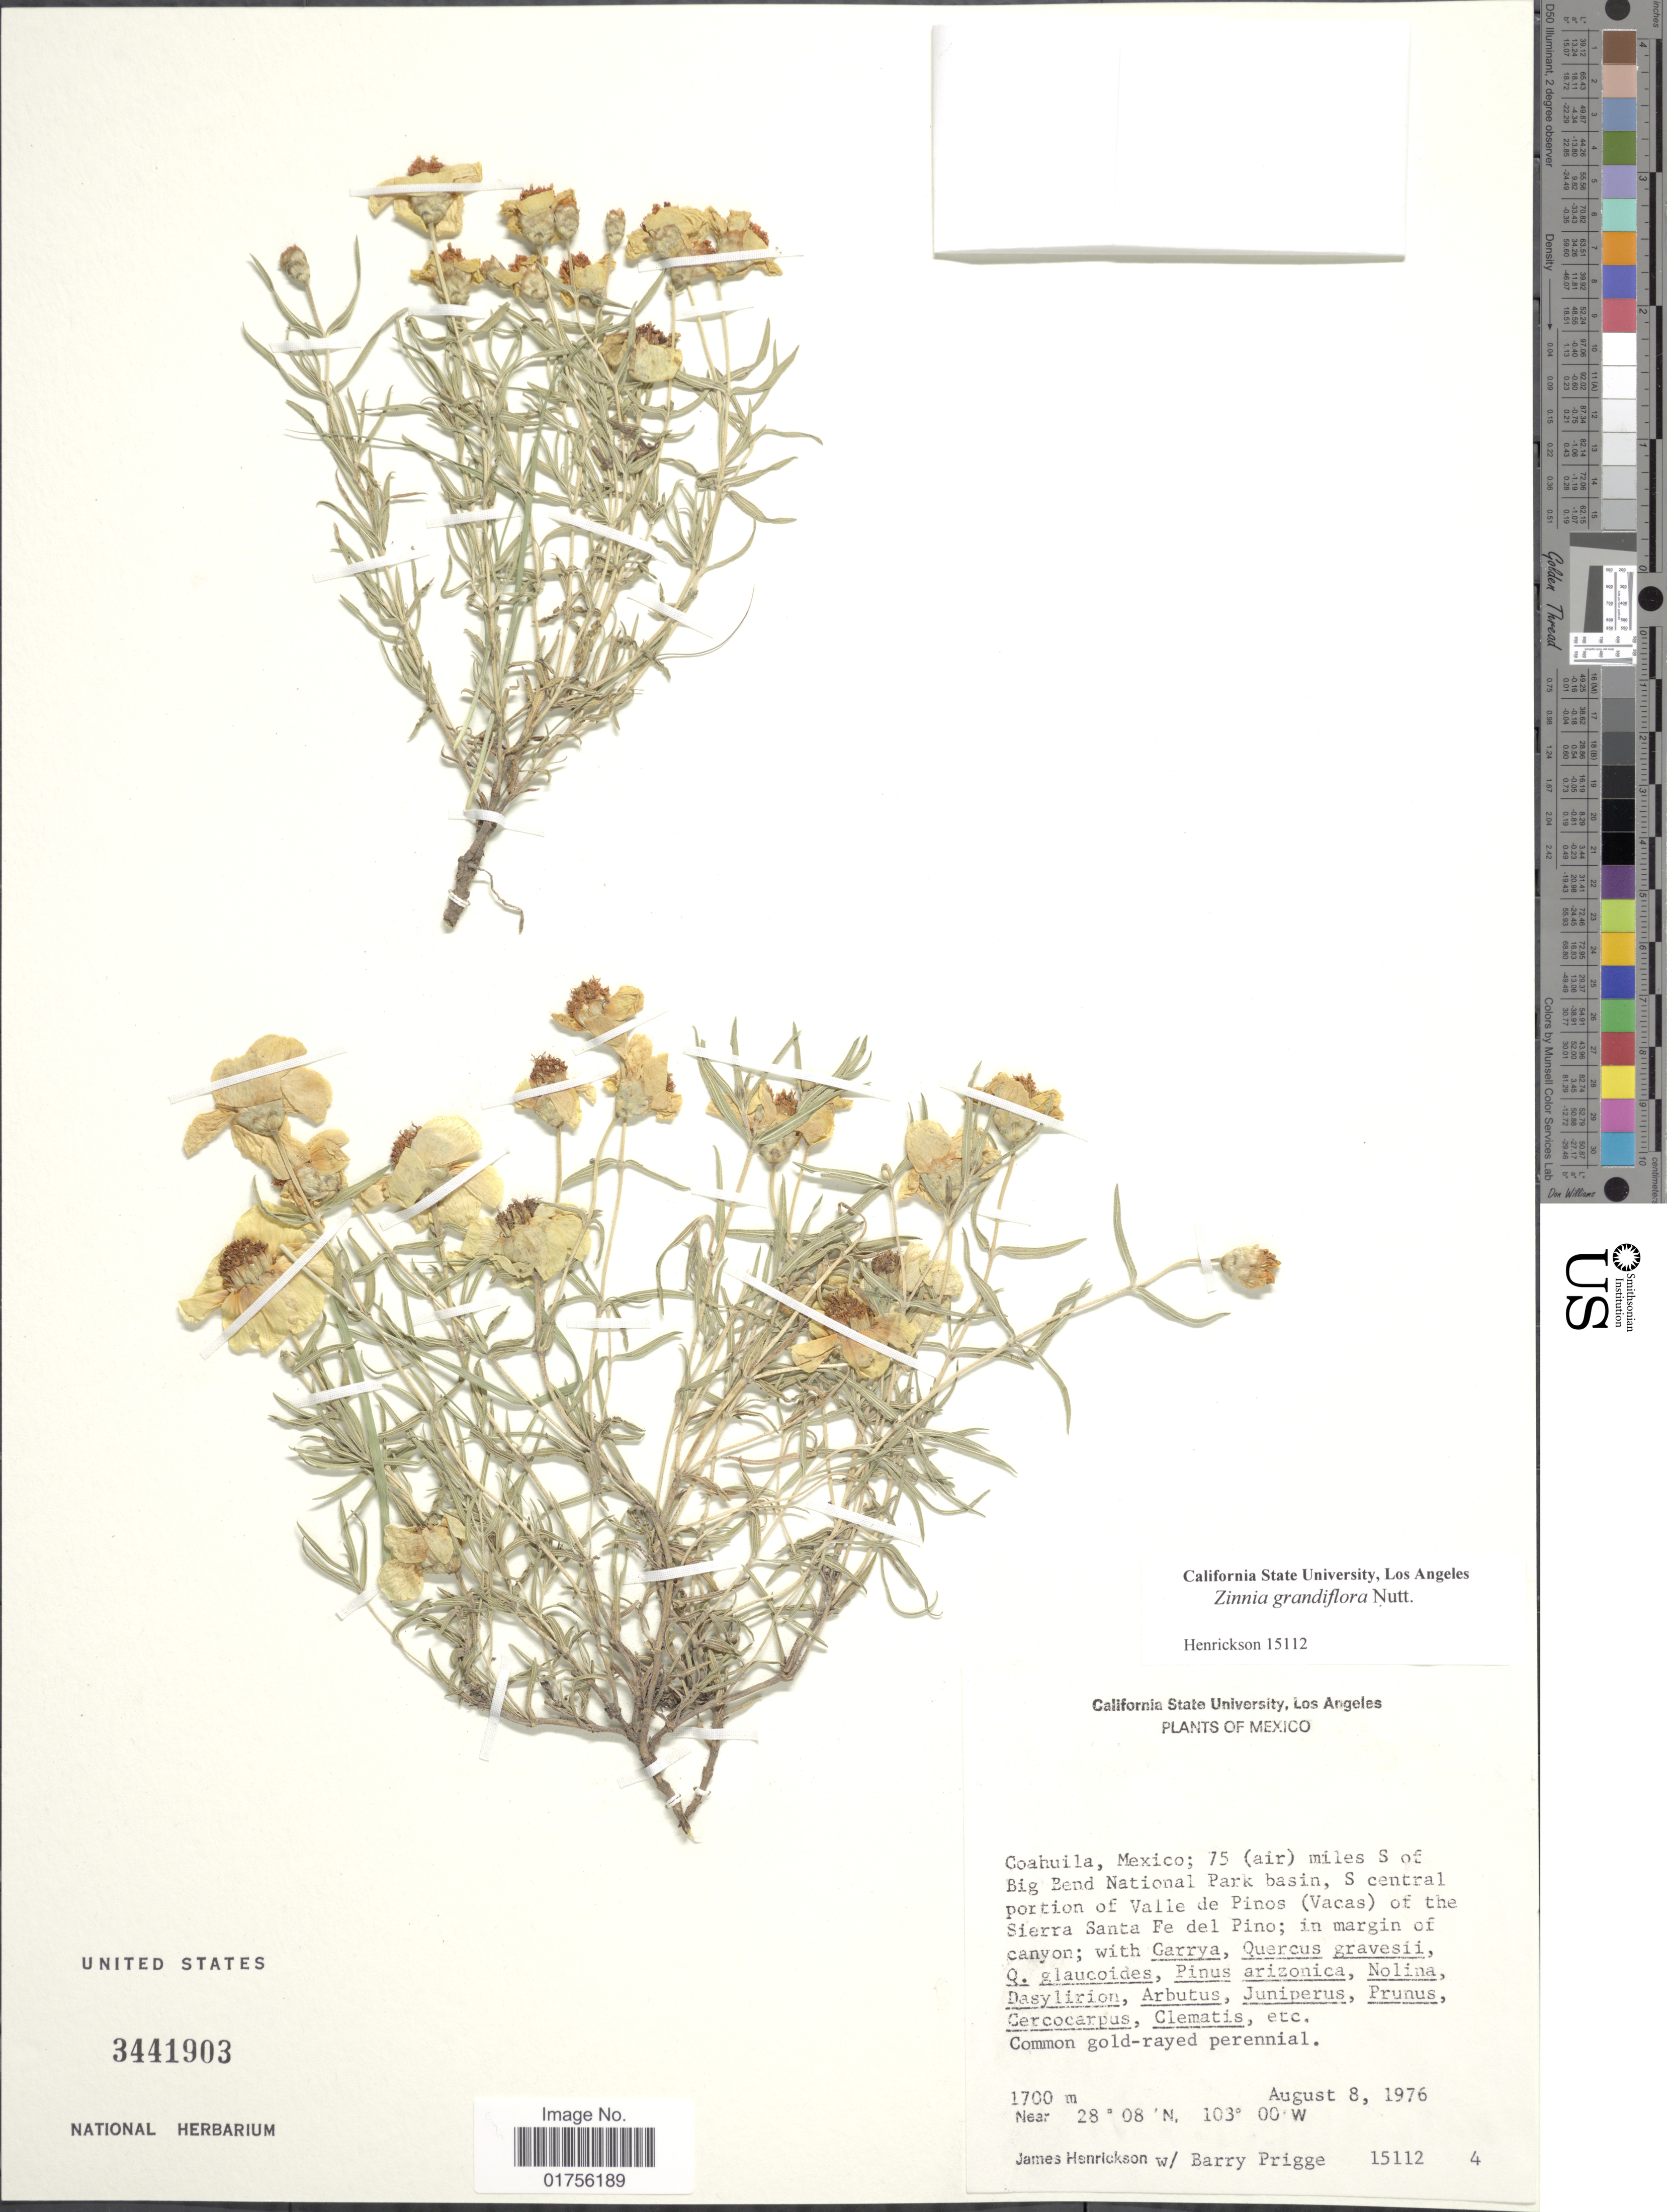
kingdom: Plantae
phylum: Tracheophyta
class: Magnoliopsida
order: Asterales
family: Asteraceae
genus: Zinnia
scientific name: Zinnia grandiflora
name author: Nutt.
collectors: J. Henrickson & B. Prigge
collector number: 15112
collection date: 1976-08-08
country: Mexico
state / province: Coahuila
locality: Coahuila, Mexico, 75 (air) miles S of Big Bend National Park Basin, S central portion of Valle de Pinos (Vacas) of the Sierra Santa Fe del Pino, in margin of canyon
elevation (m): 1700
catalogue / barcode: US 3441903